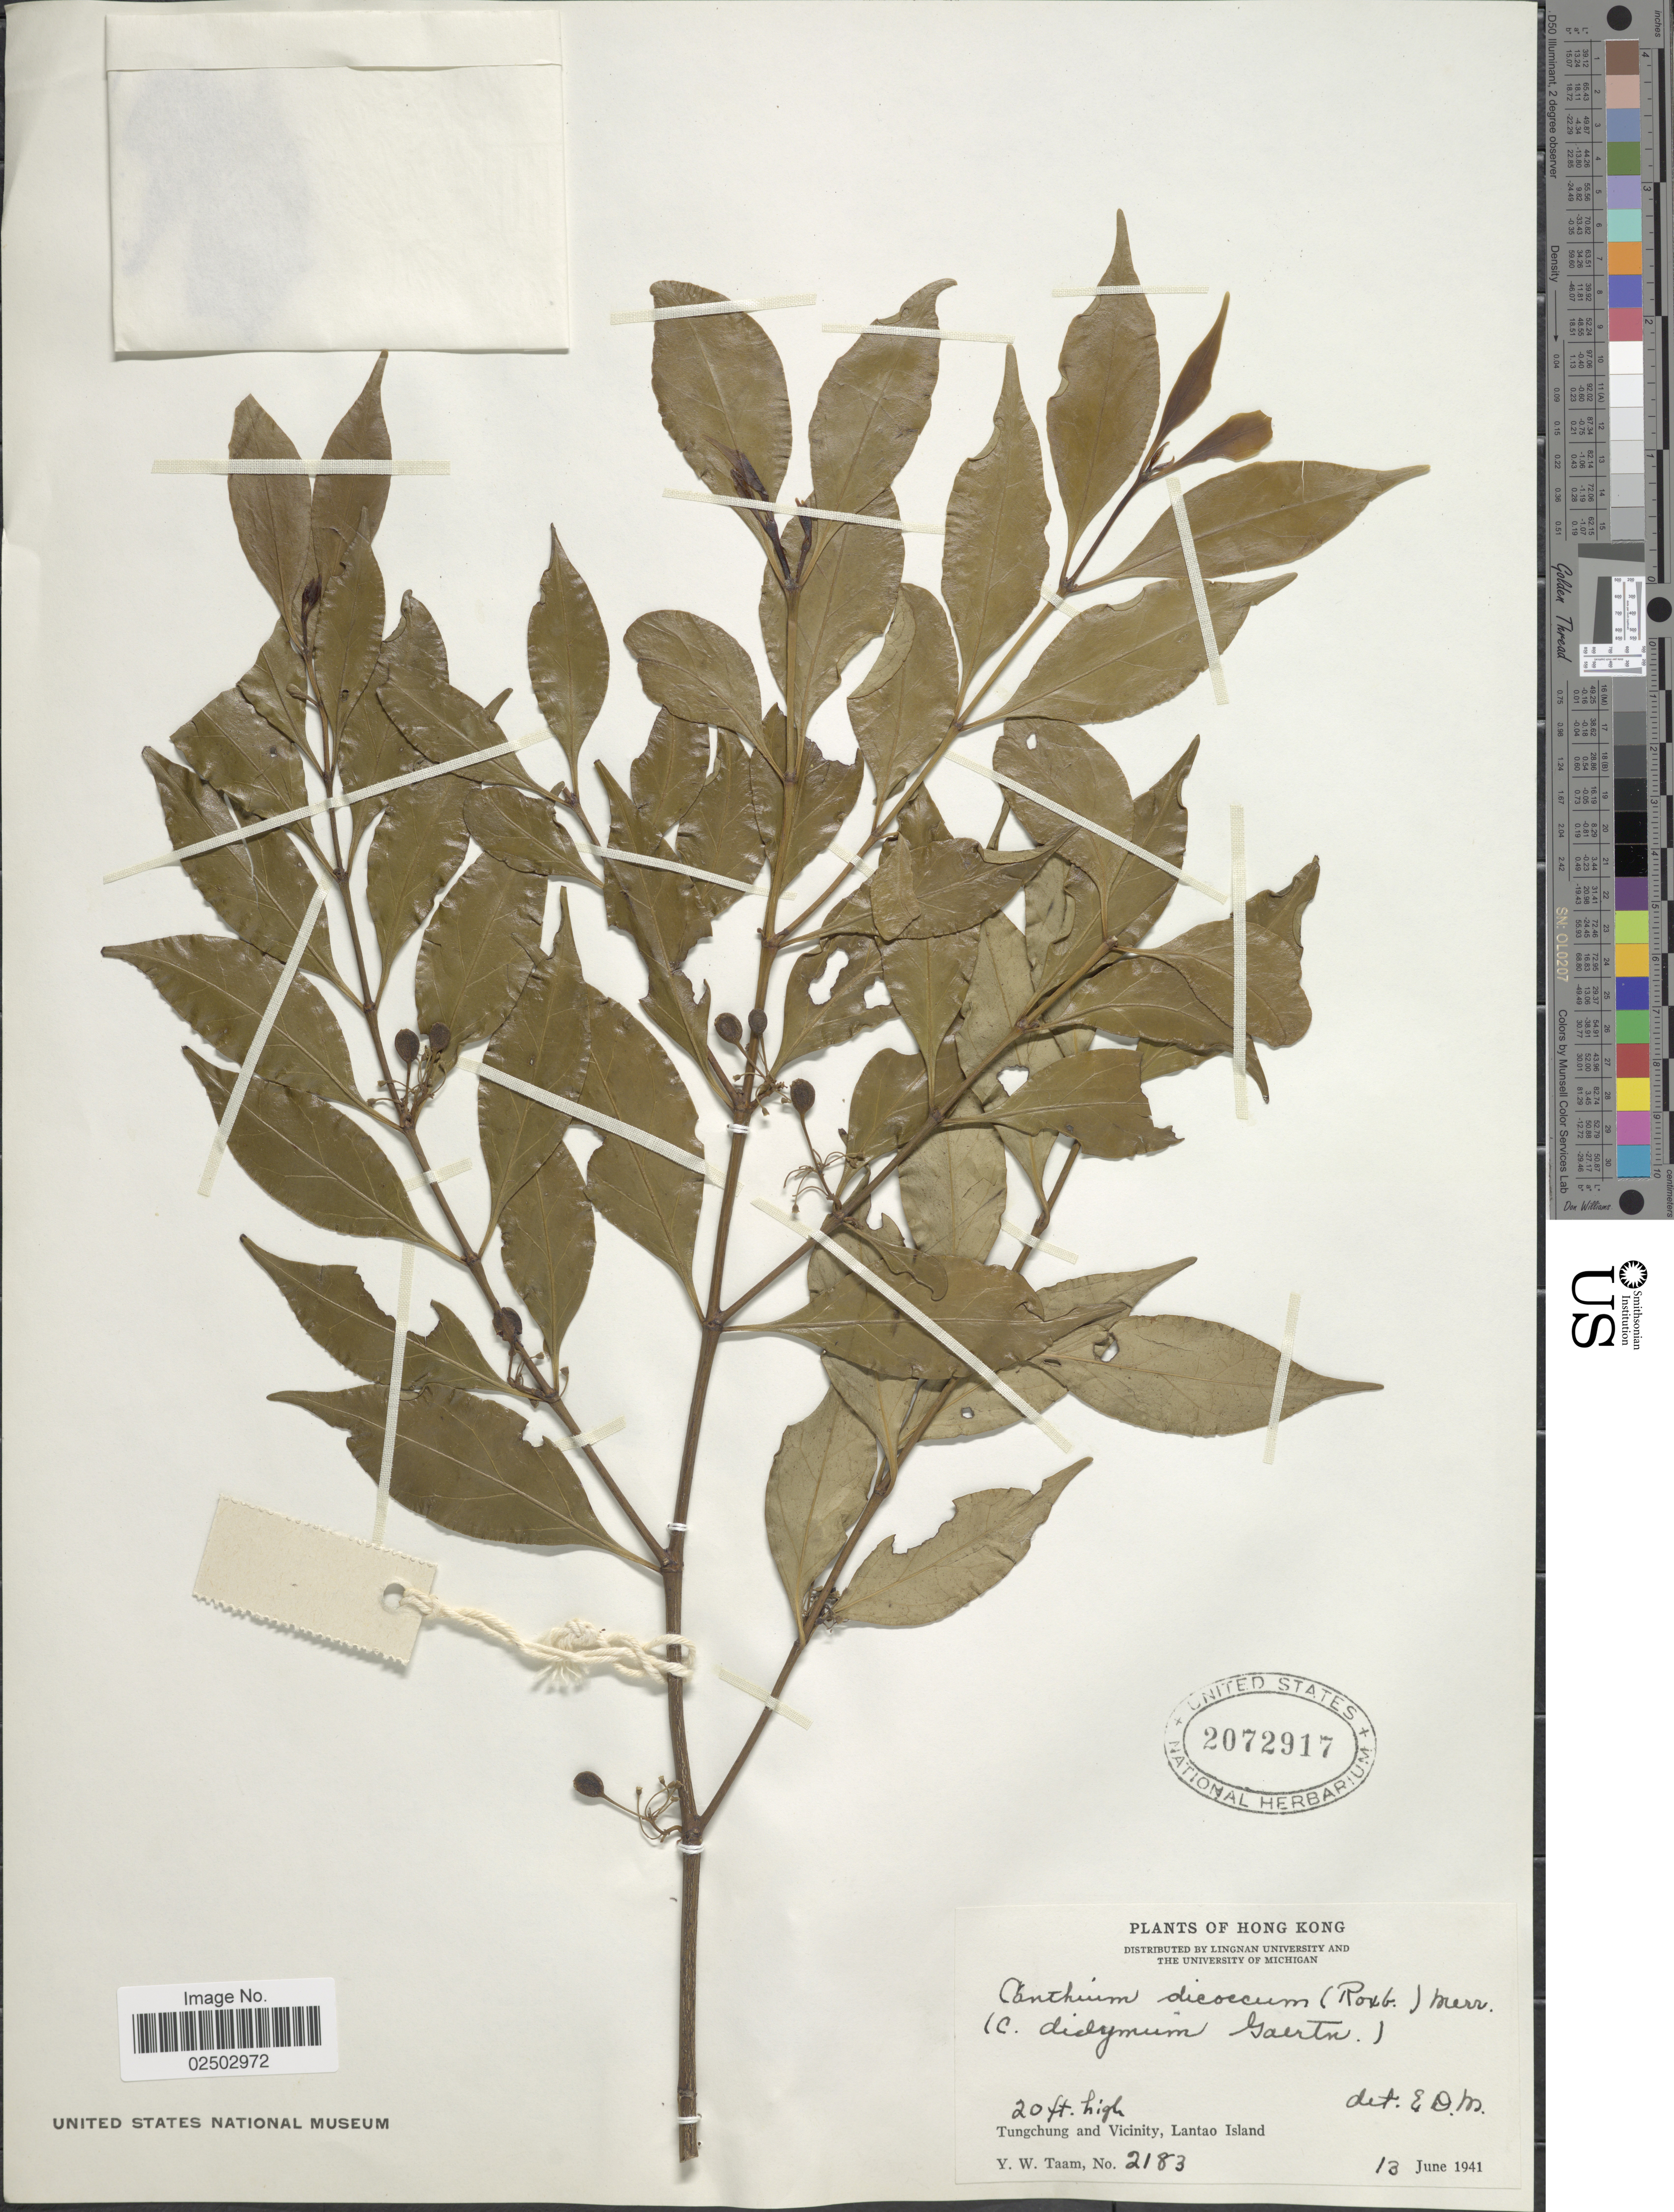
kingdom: Plantae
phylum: Tracheophyta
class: Magnoliopsida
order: Gentianales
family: Rubiaceae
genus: Canthium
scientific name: Canthium dicoccum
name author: (Gaertn.) Merr.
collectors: Y. W. Taam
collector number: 2183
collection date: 1941-06-13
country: China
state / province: Hong Kong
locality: Tunchung and vicinity, Lantao Island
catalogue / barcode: US 2072917